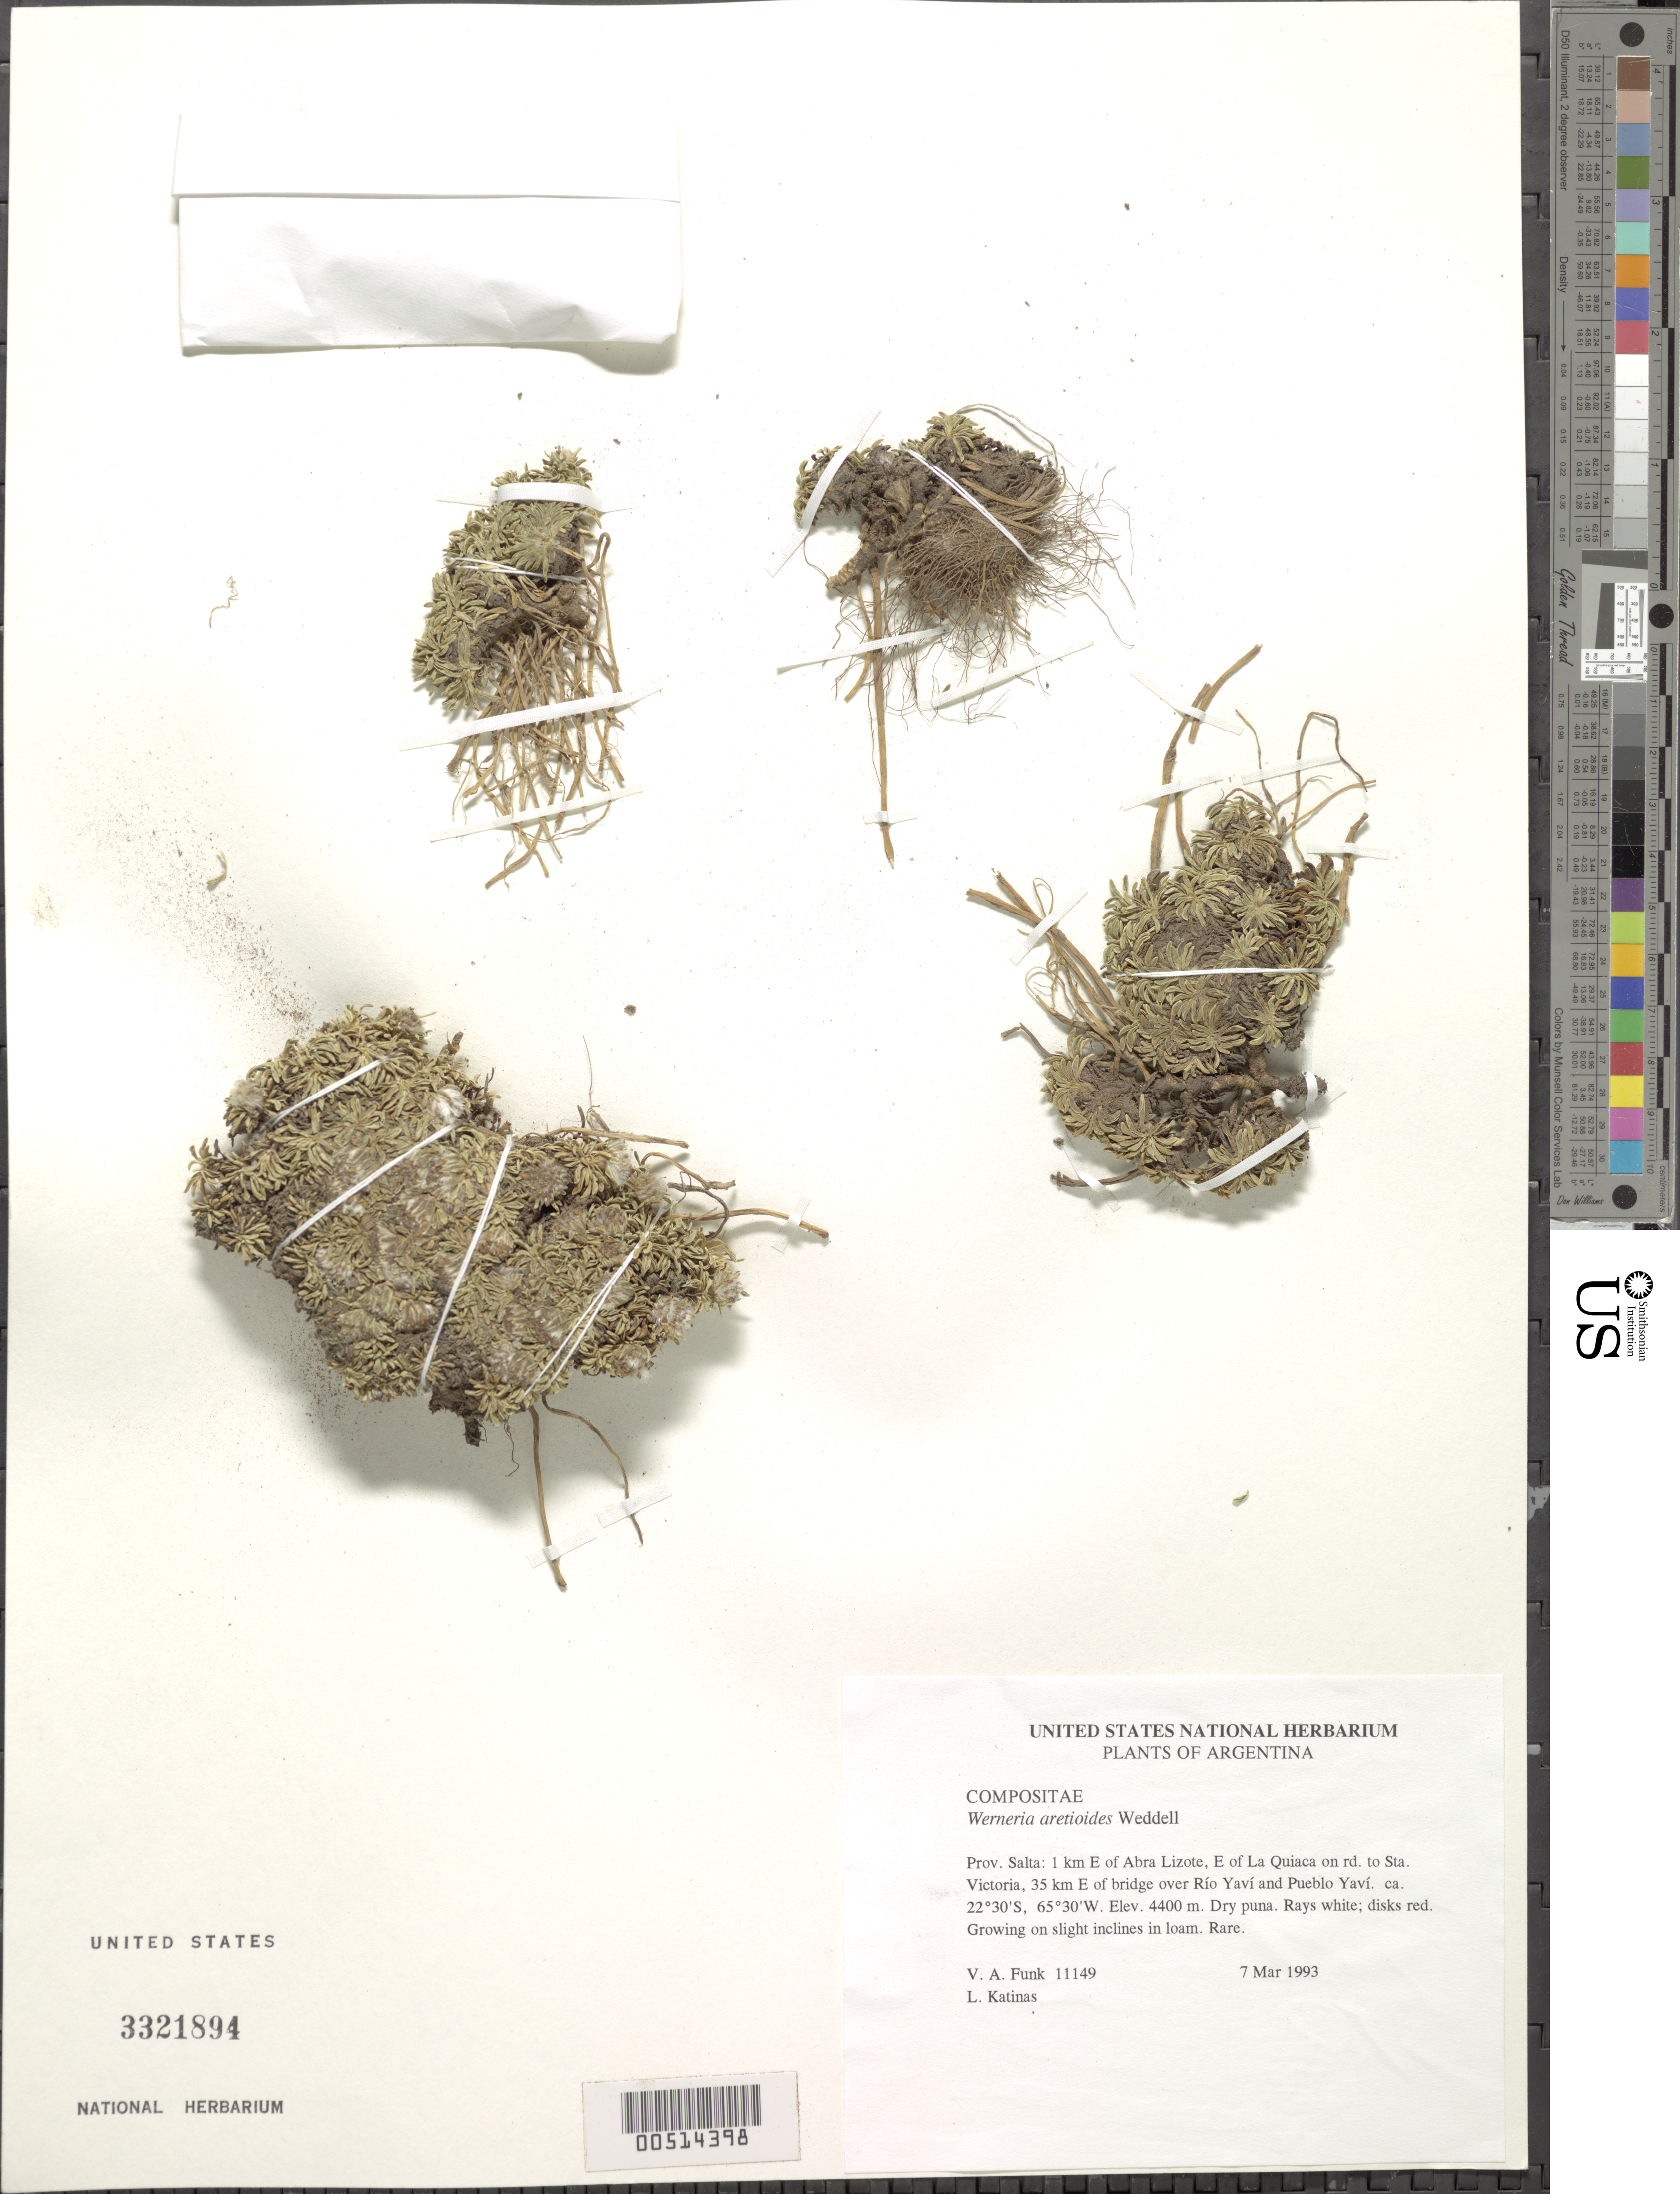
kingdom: Plantae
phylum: Tracheophyta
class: Magnoliopsida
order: Asterales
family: Asteraceae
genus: Werneria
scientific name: Werneria aretioides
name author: Wedd.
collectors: V. Funk & L. Katinas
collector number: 11149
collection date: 1993-03-07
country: Argentina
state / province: Salta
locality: Abra Lizote, 1 km E of, E of La Quiaca on rd. to Sta. Victoria, 35 km E of bridge over Río Yaví and Pueblo Yaví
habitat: Dry puna. Growing on slight inclines in loam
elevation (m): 4400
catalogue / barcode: US 3321894